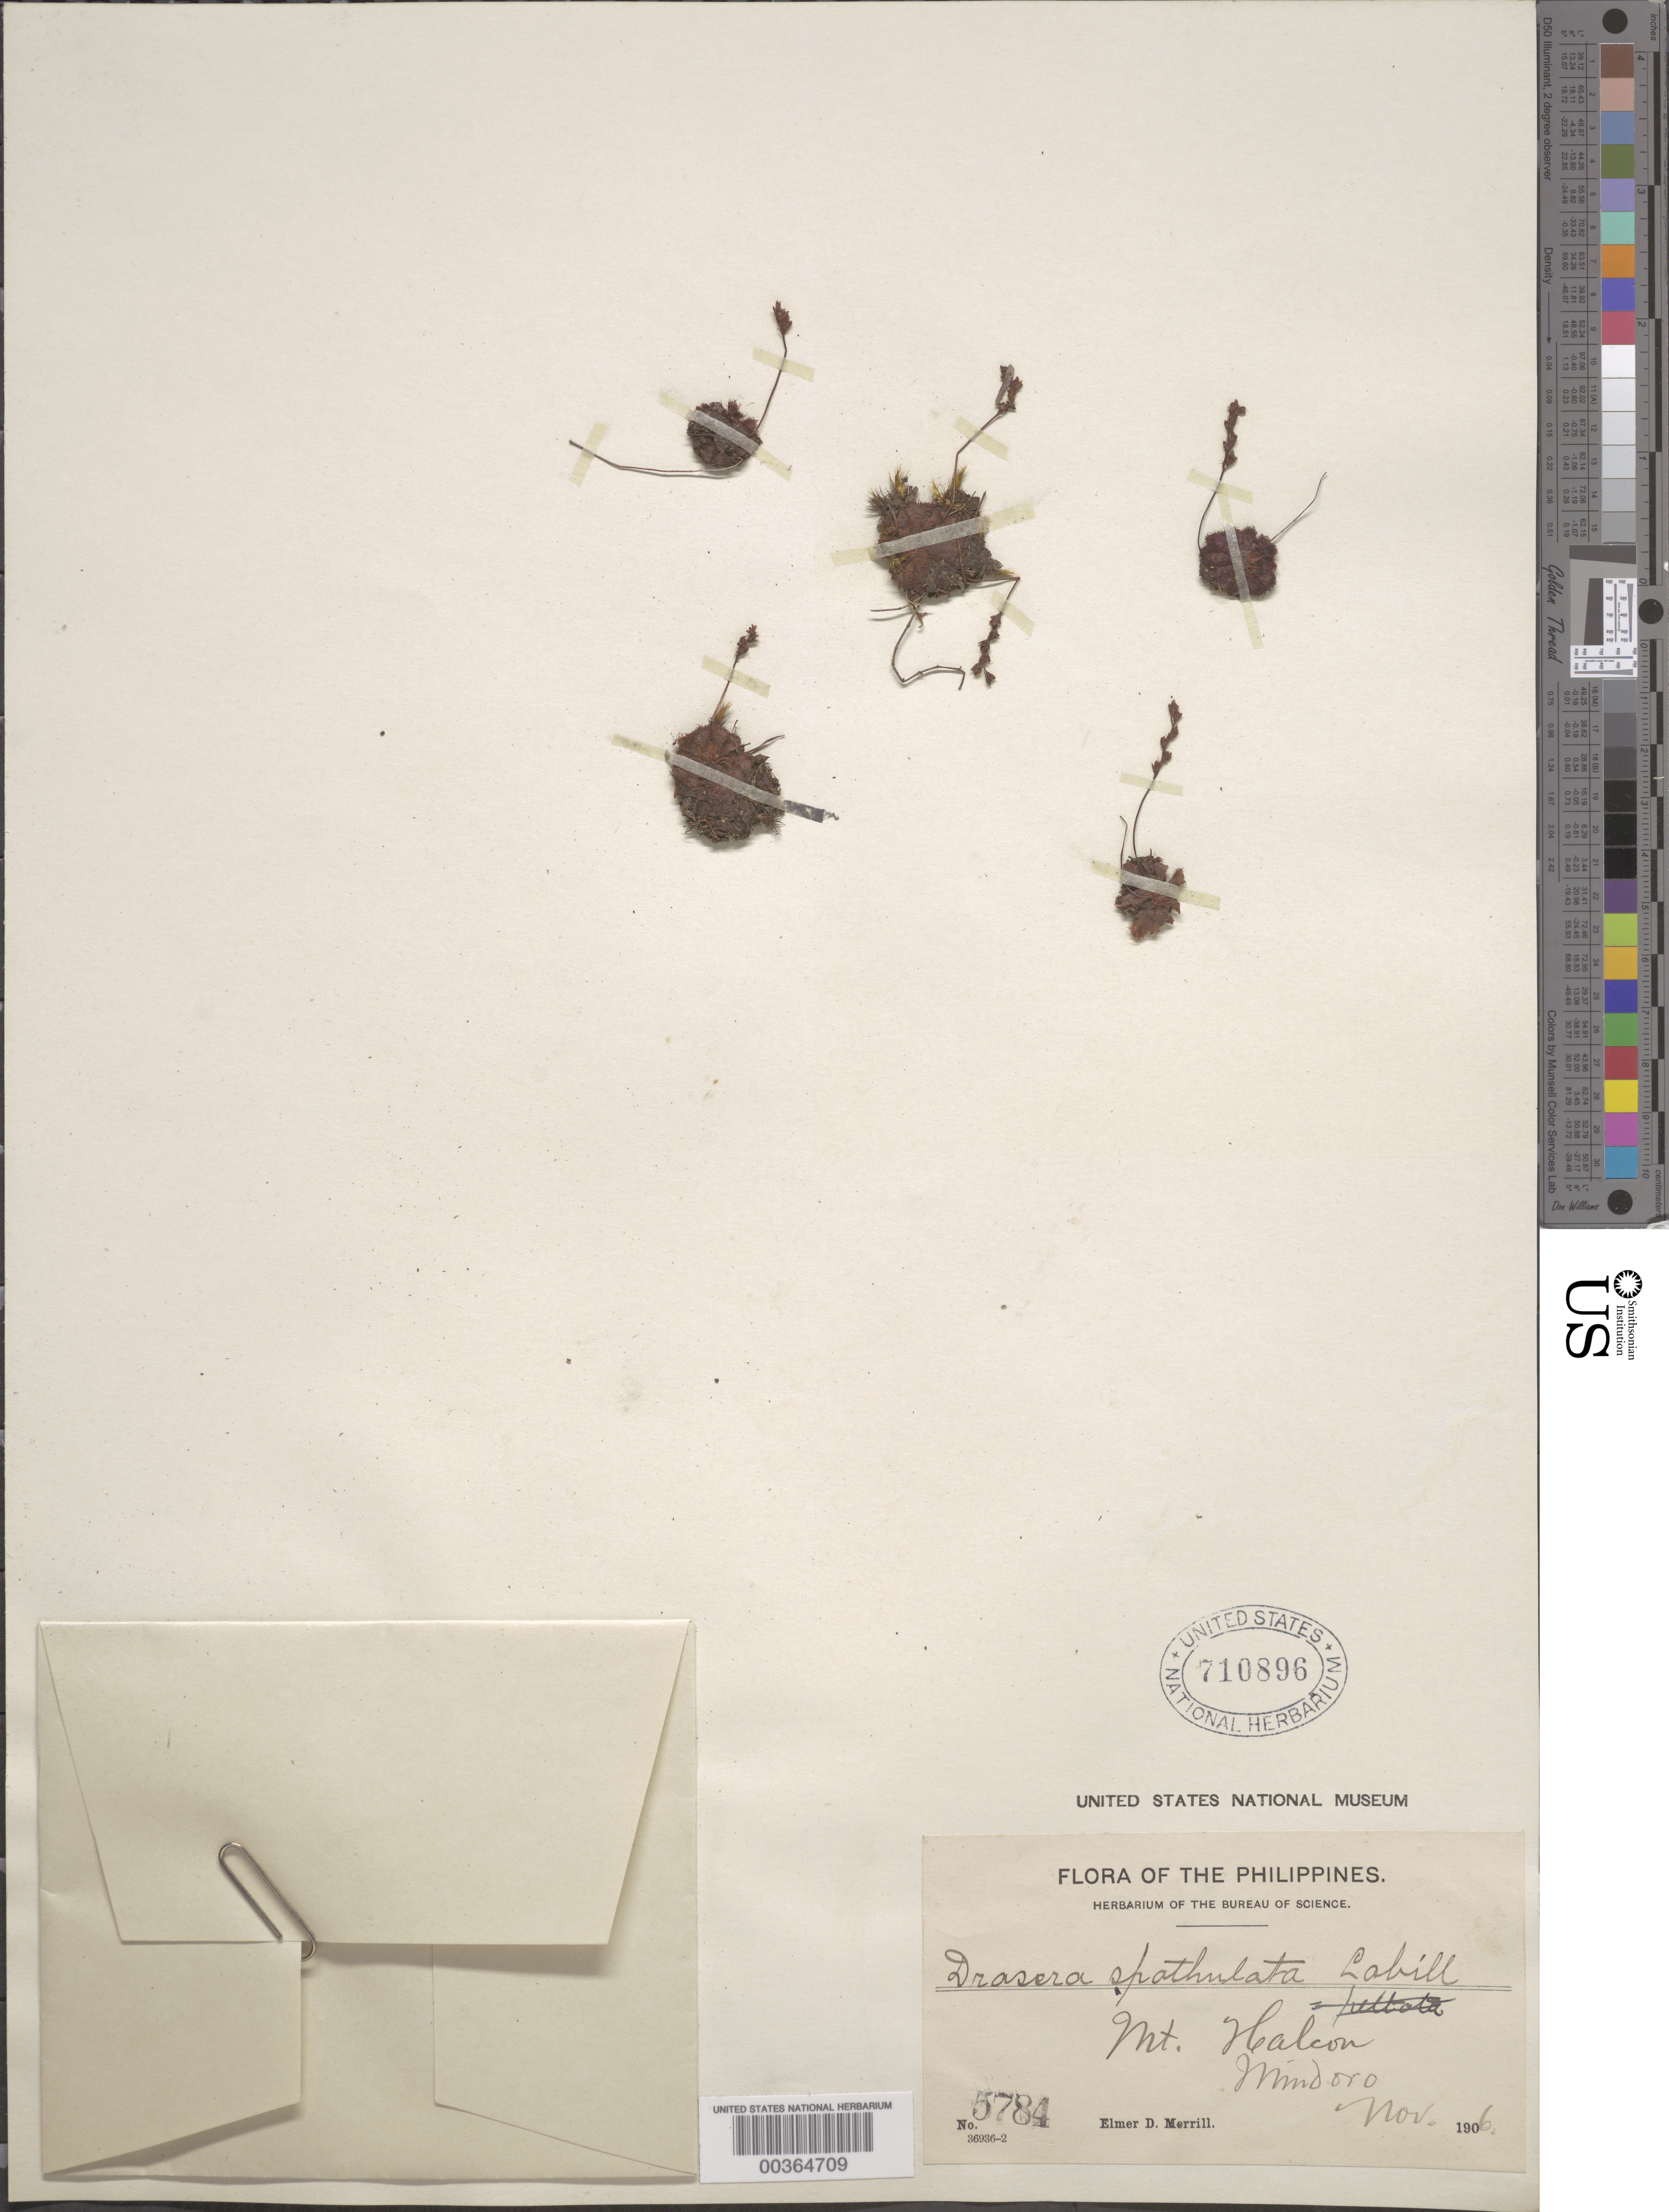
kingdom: Plantae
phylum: Tracheophyta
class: Magnoliopsida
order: Caryophyllales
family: Droseraceae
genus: Drosera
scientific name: Drosera spathulata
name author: Labill.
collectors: E. D. Merrill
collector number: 5784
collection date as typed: Nov 1906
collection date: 1906-11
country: Philippines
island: Mindoro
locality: Mt. halcon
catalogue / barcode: US 710896